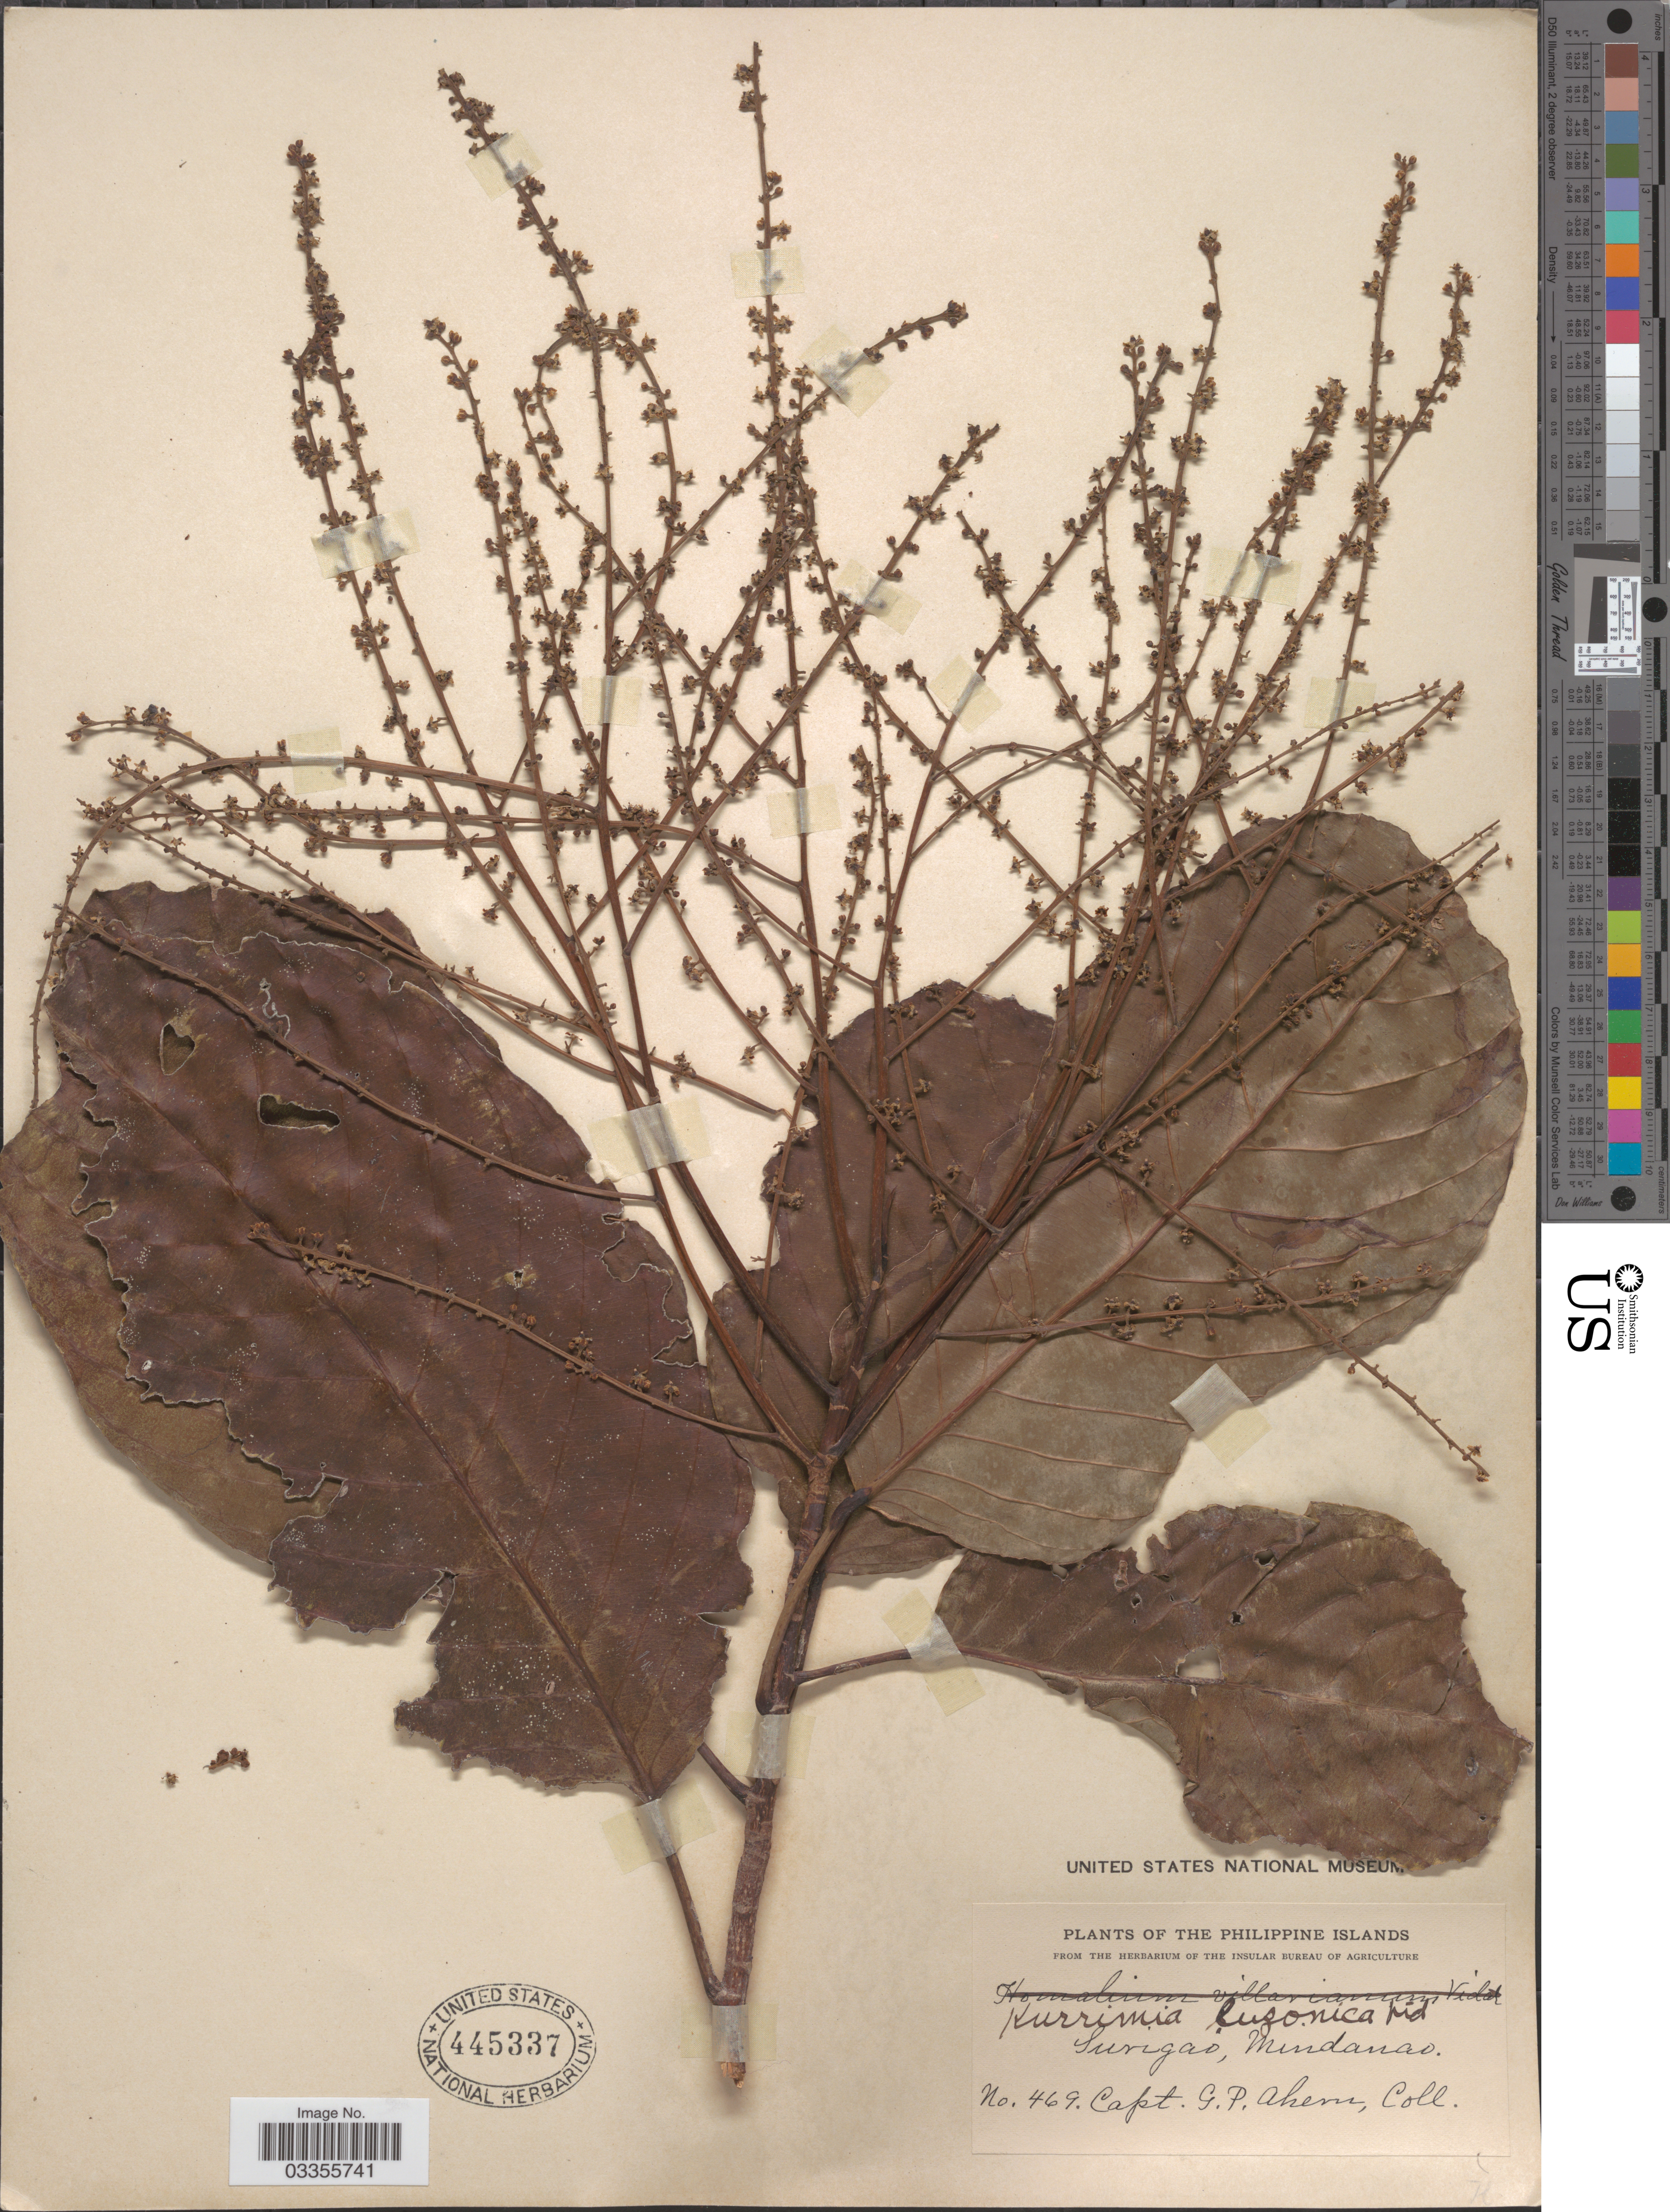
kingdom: Plantae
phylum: Tracheophyta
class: Magnoliopsida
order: Malpighiales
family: Centroplacaceae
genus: Bhesa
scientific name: Bhesa paniculata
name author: (Wall.) Arn.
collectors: G. Ahern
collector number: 469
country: Philippines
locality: Surigao, Mindanao.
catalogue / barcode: US 445337